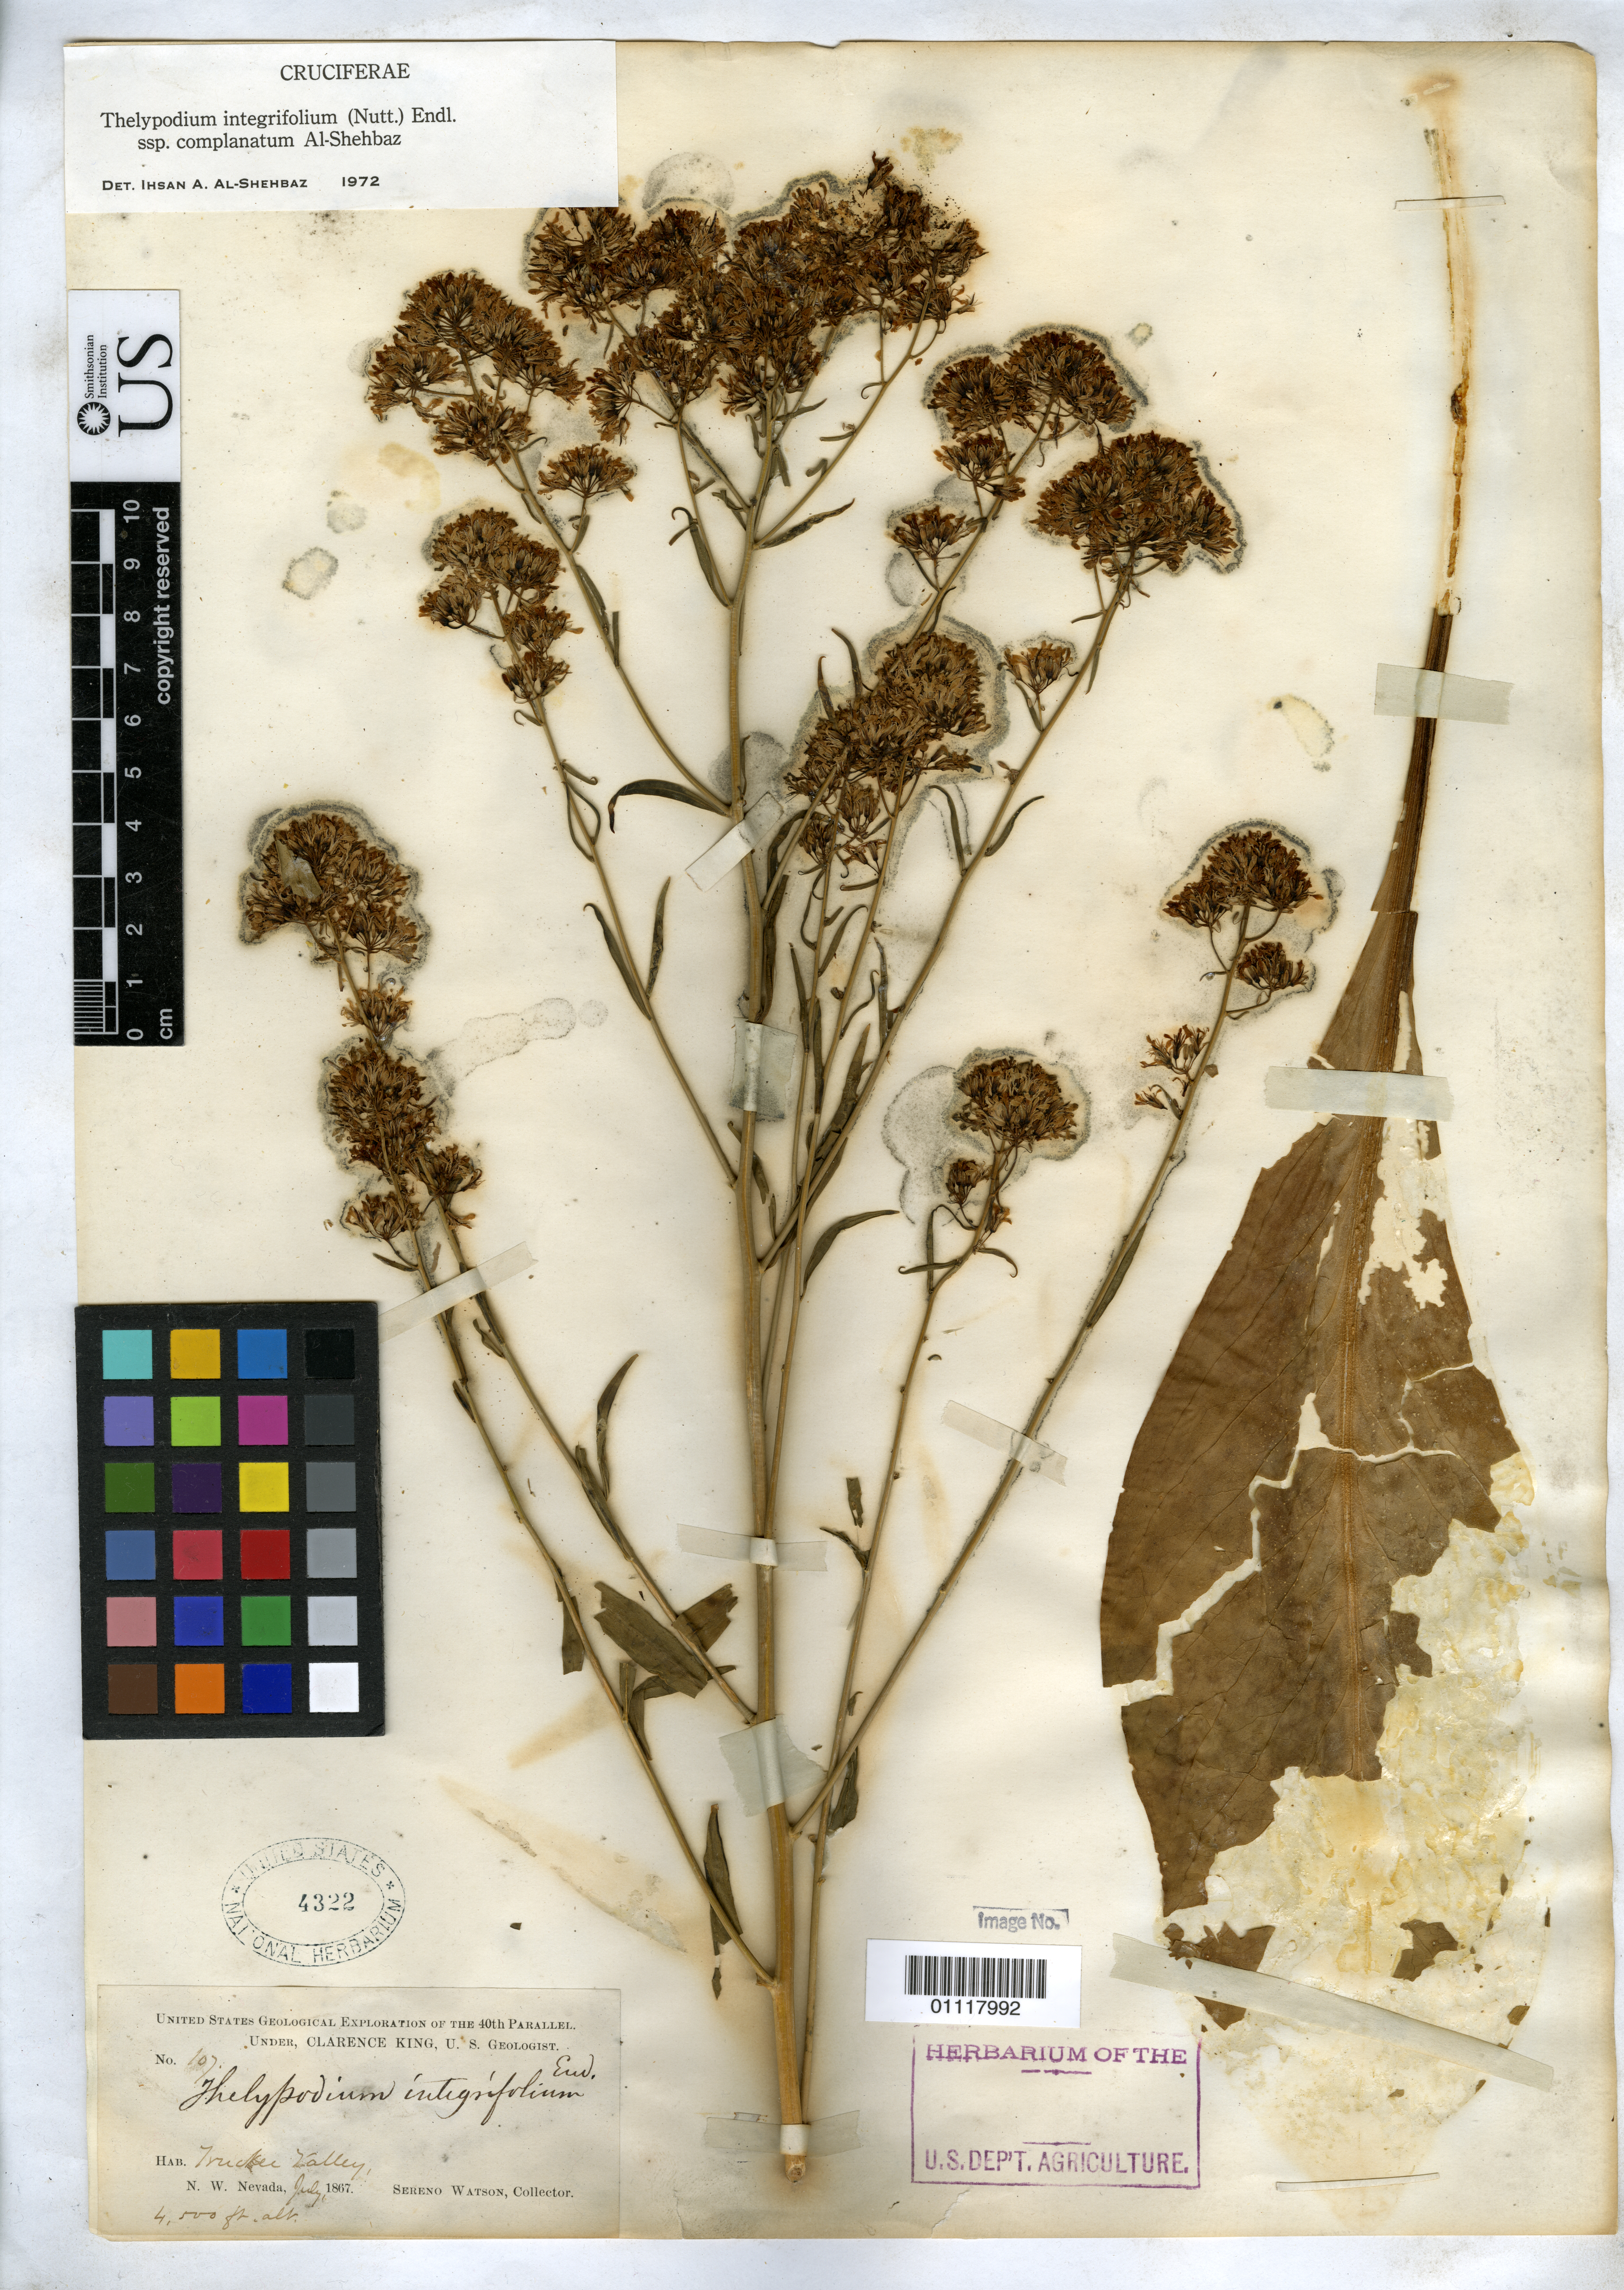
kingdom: Plantae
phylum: Tracheophyta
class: Magnoliopsida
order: Brassicales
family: Brassicaceae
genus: Thelypodium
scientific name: Thelypodium integrifolium subsp. complanatum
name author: Al-Shehbaz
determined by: Al-Shehbaz, I. A., (MO), Missouri Botanical Garden (UNITED STATES)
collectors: S. Watson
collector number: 107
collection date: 1867-07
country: United States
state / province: Nevada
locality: Truckee Valley, N. W. Nevada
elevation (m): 1372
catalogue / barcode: US 4322